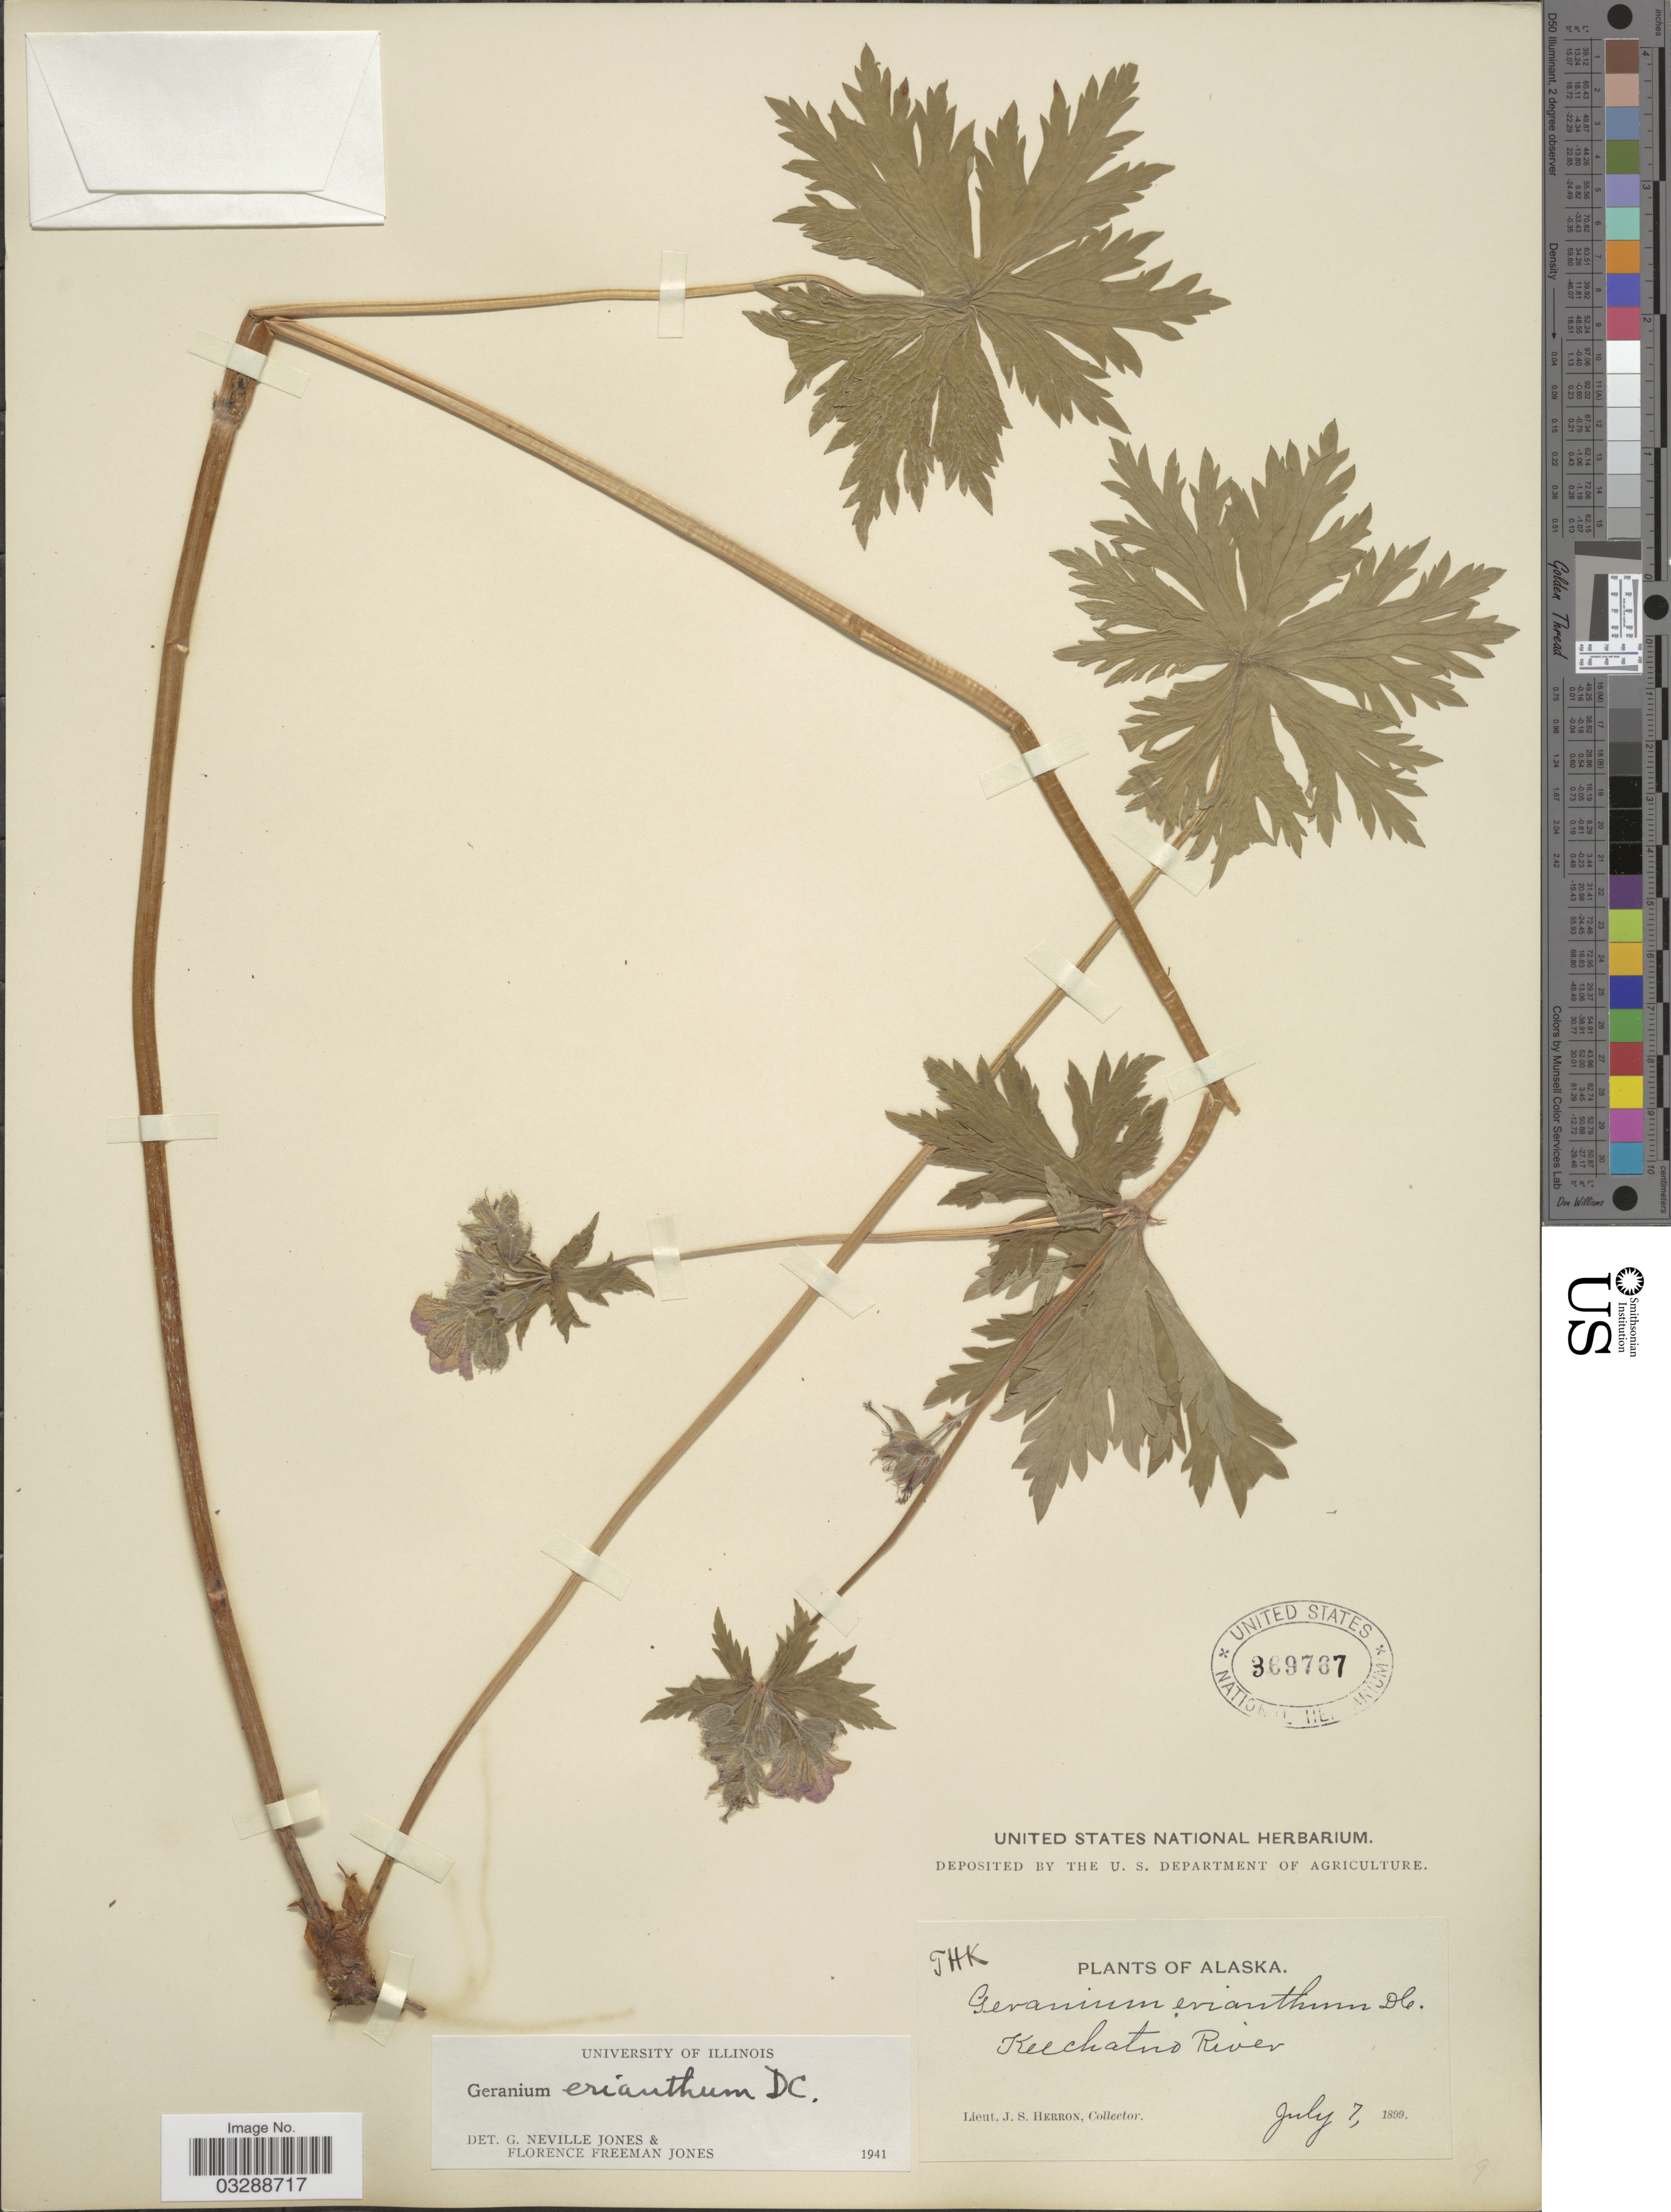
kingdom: Plantae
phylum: Tracheophyta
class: Magnoliopsida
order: Geraniales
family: Geraniaceae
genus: Geranium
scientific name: Geranium erianthum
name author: DC.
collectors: J. Herron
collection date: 1899-07-27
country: United States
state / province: Alaska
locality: Keechatno River.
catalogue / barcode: US 369767